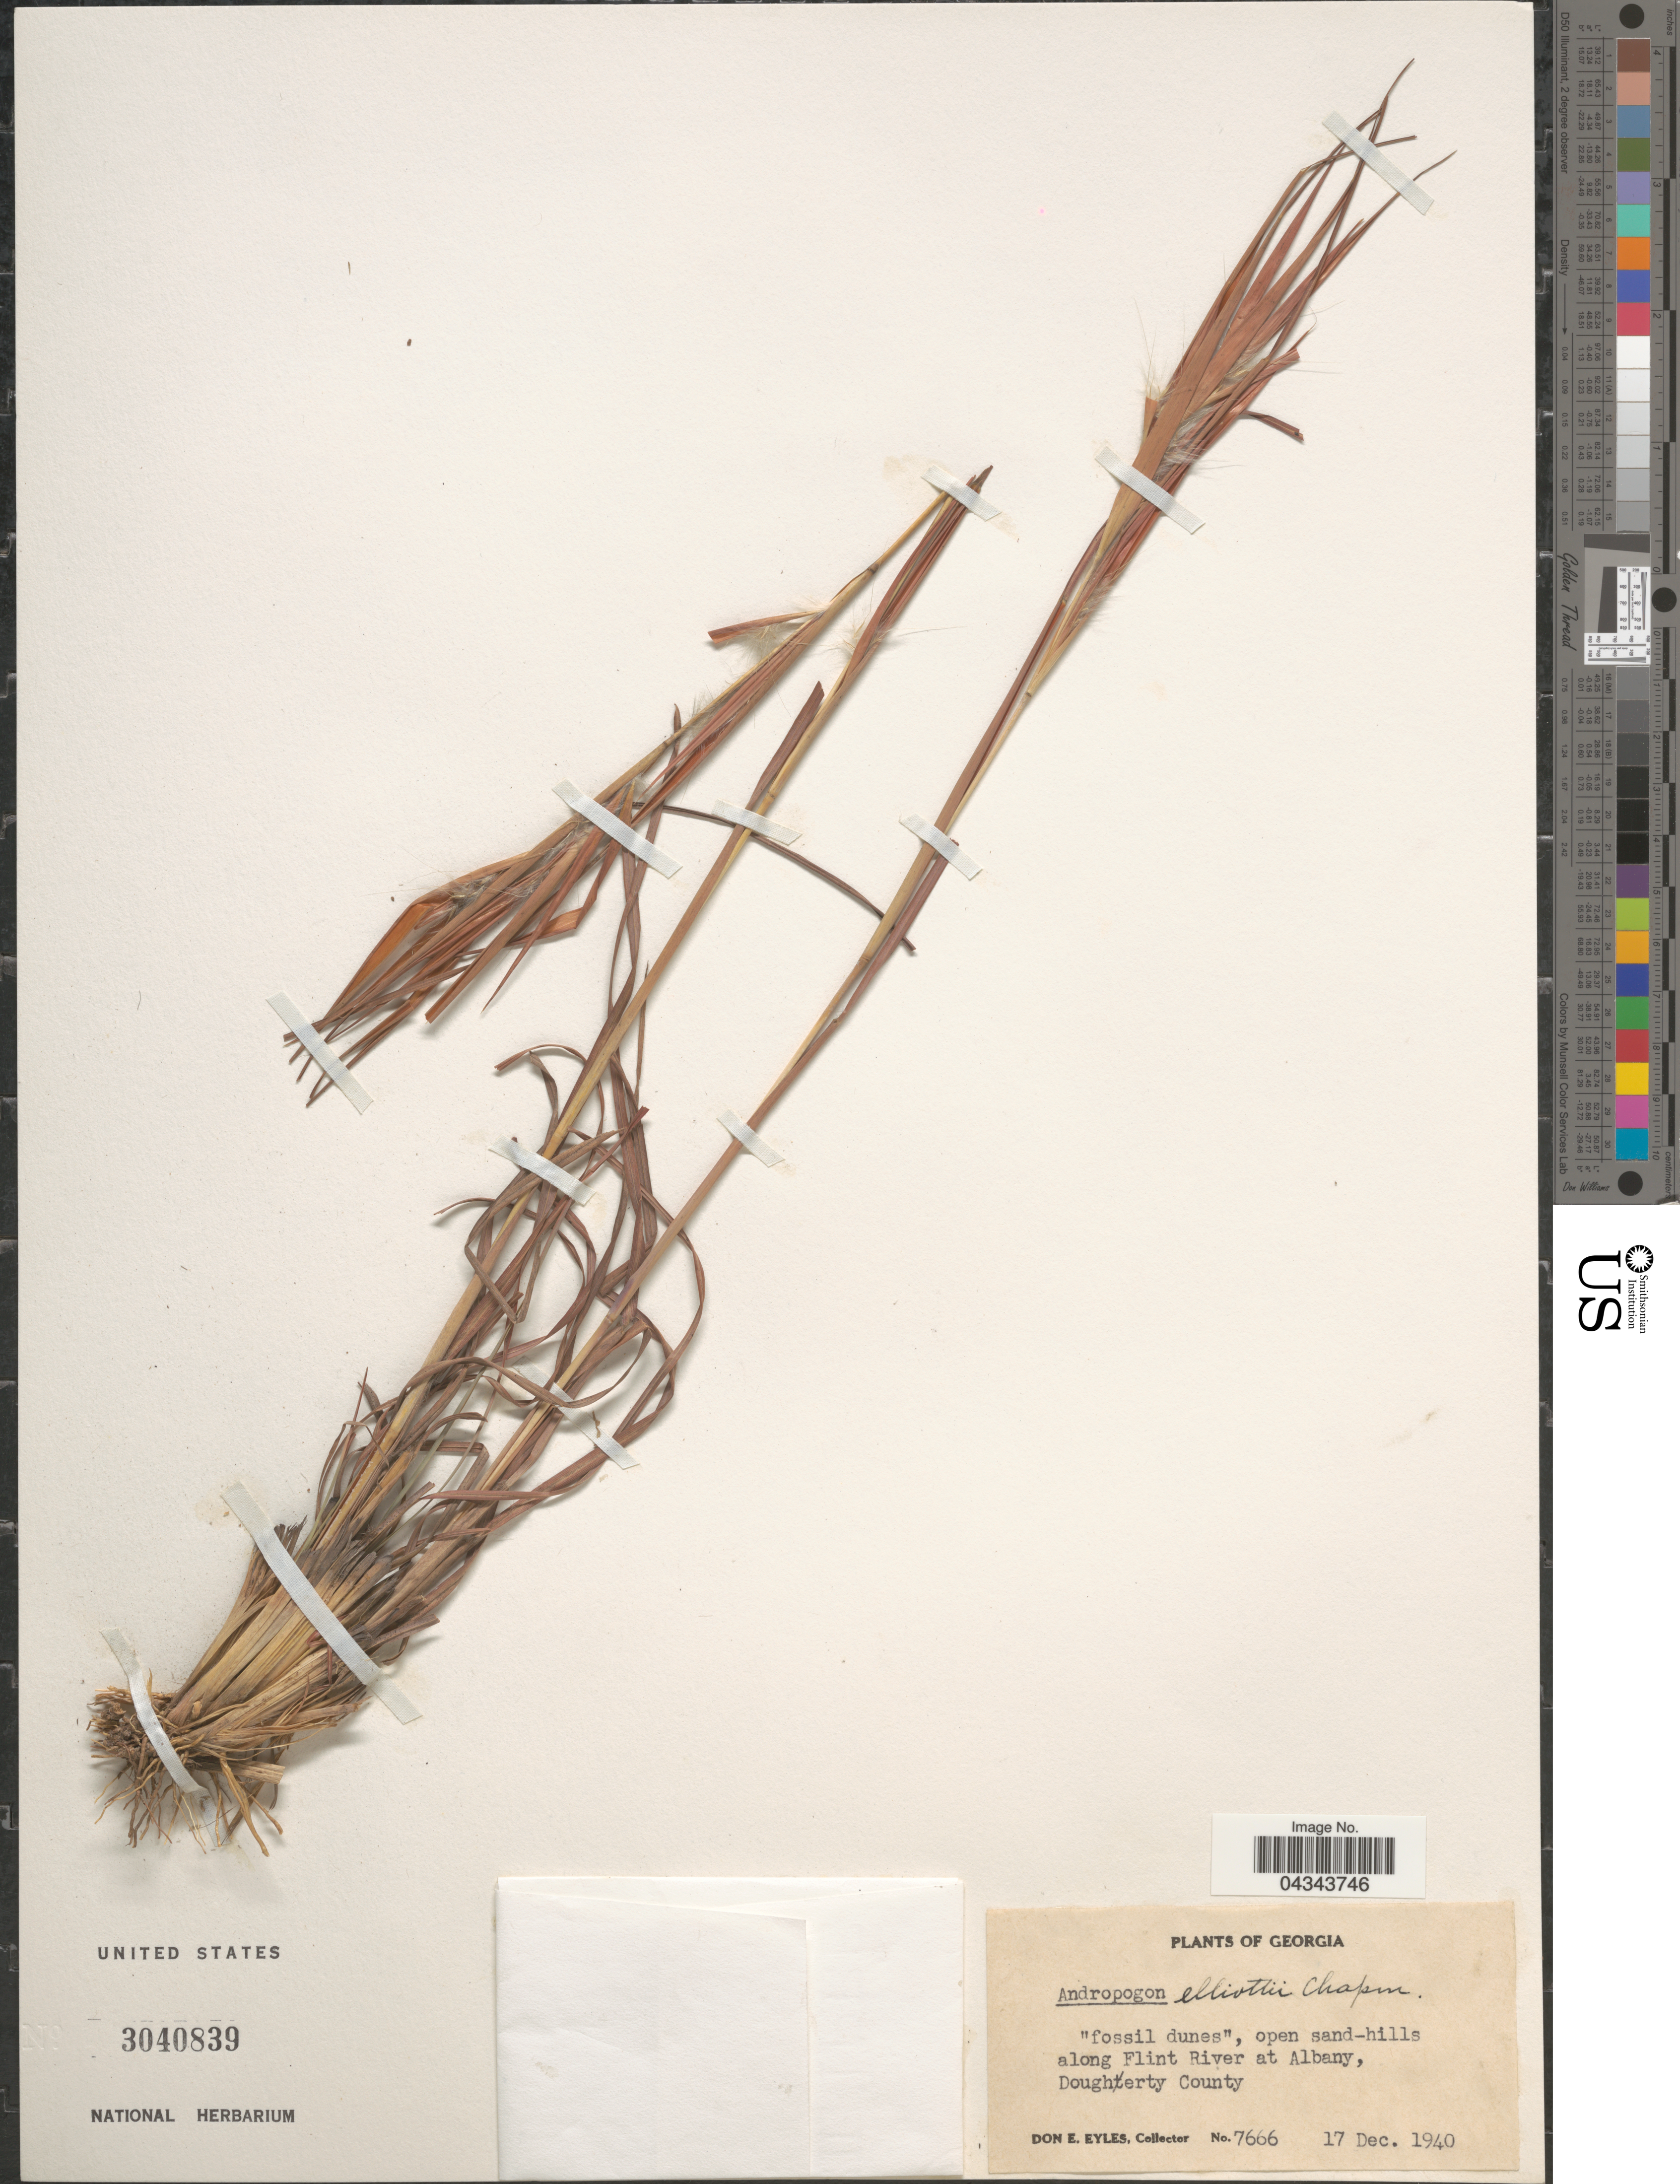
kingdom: Plantae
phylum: Tracheophyta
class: Liliopsida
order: Poales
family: Poaceae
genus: Andropogon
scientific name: Andropogon ternarius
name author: Michx.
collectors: D. Eyles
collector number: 7666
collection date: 1940-12-17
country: United States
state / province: Georgia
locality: Along Flint River at Albany, Dougherty County.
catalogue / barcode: US 3040839